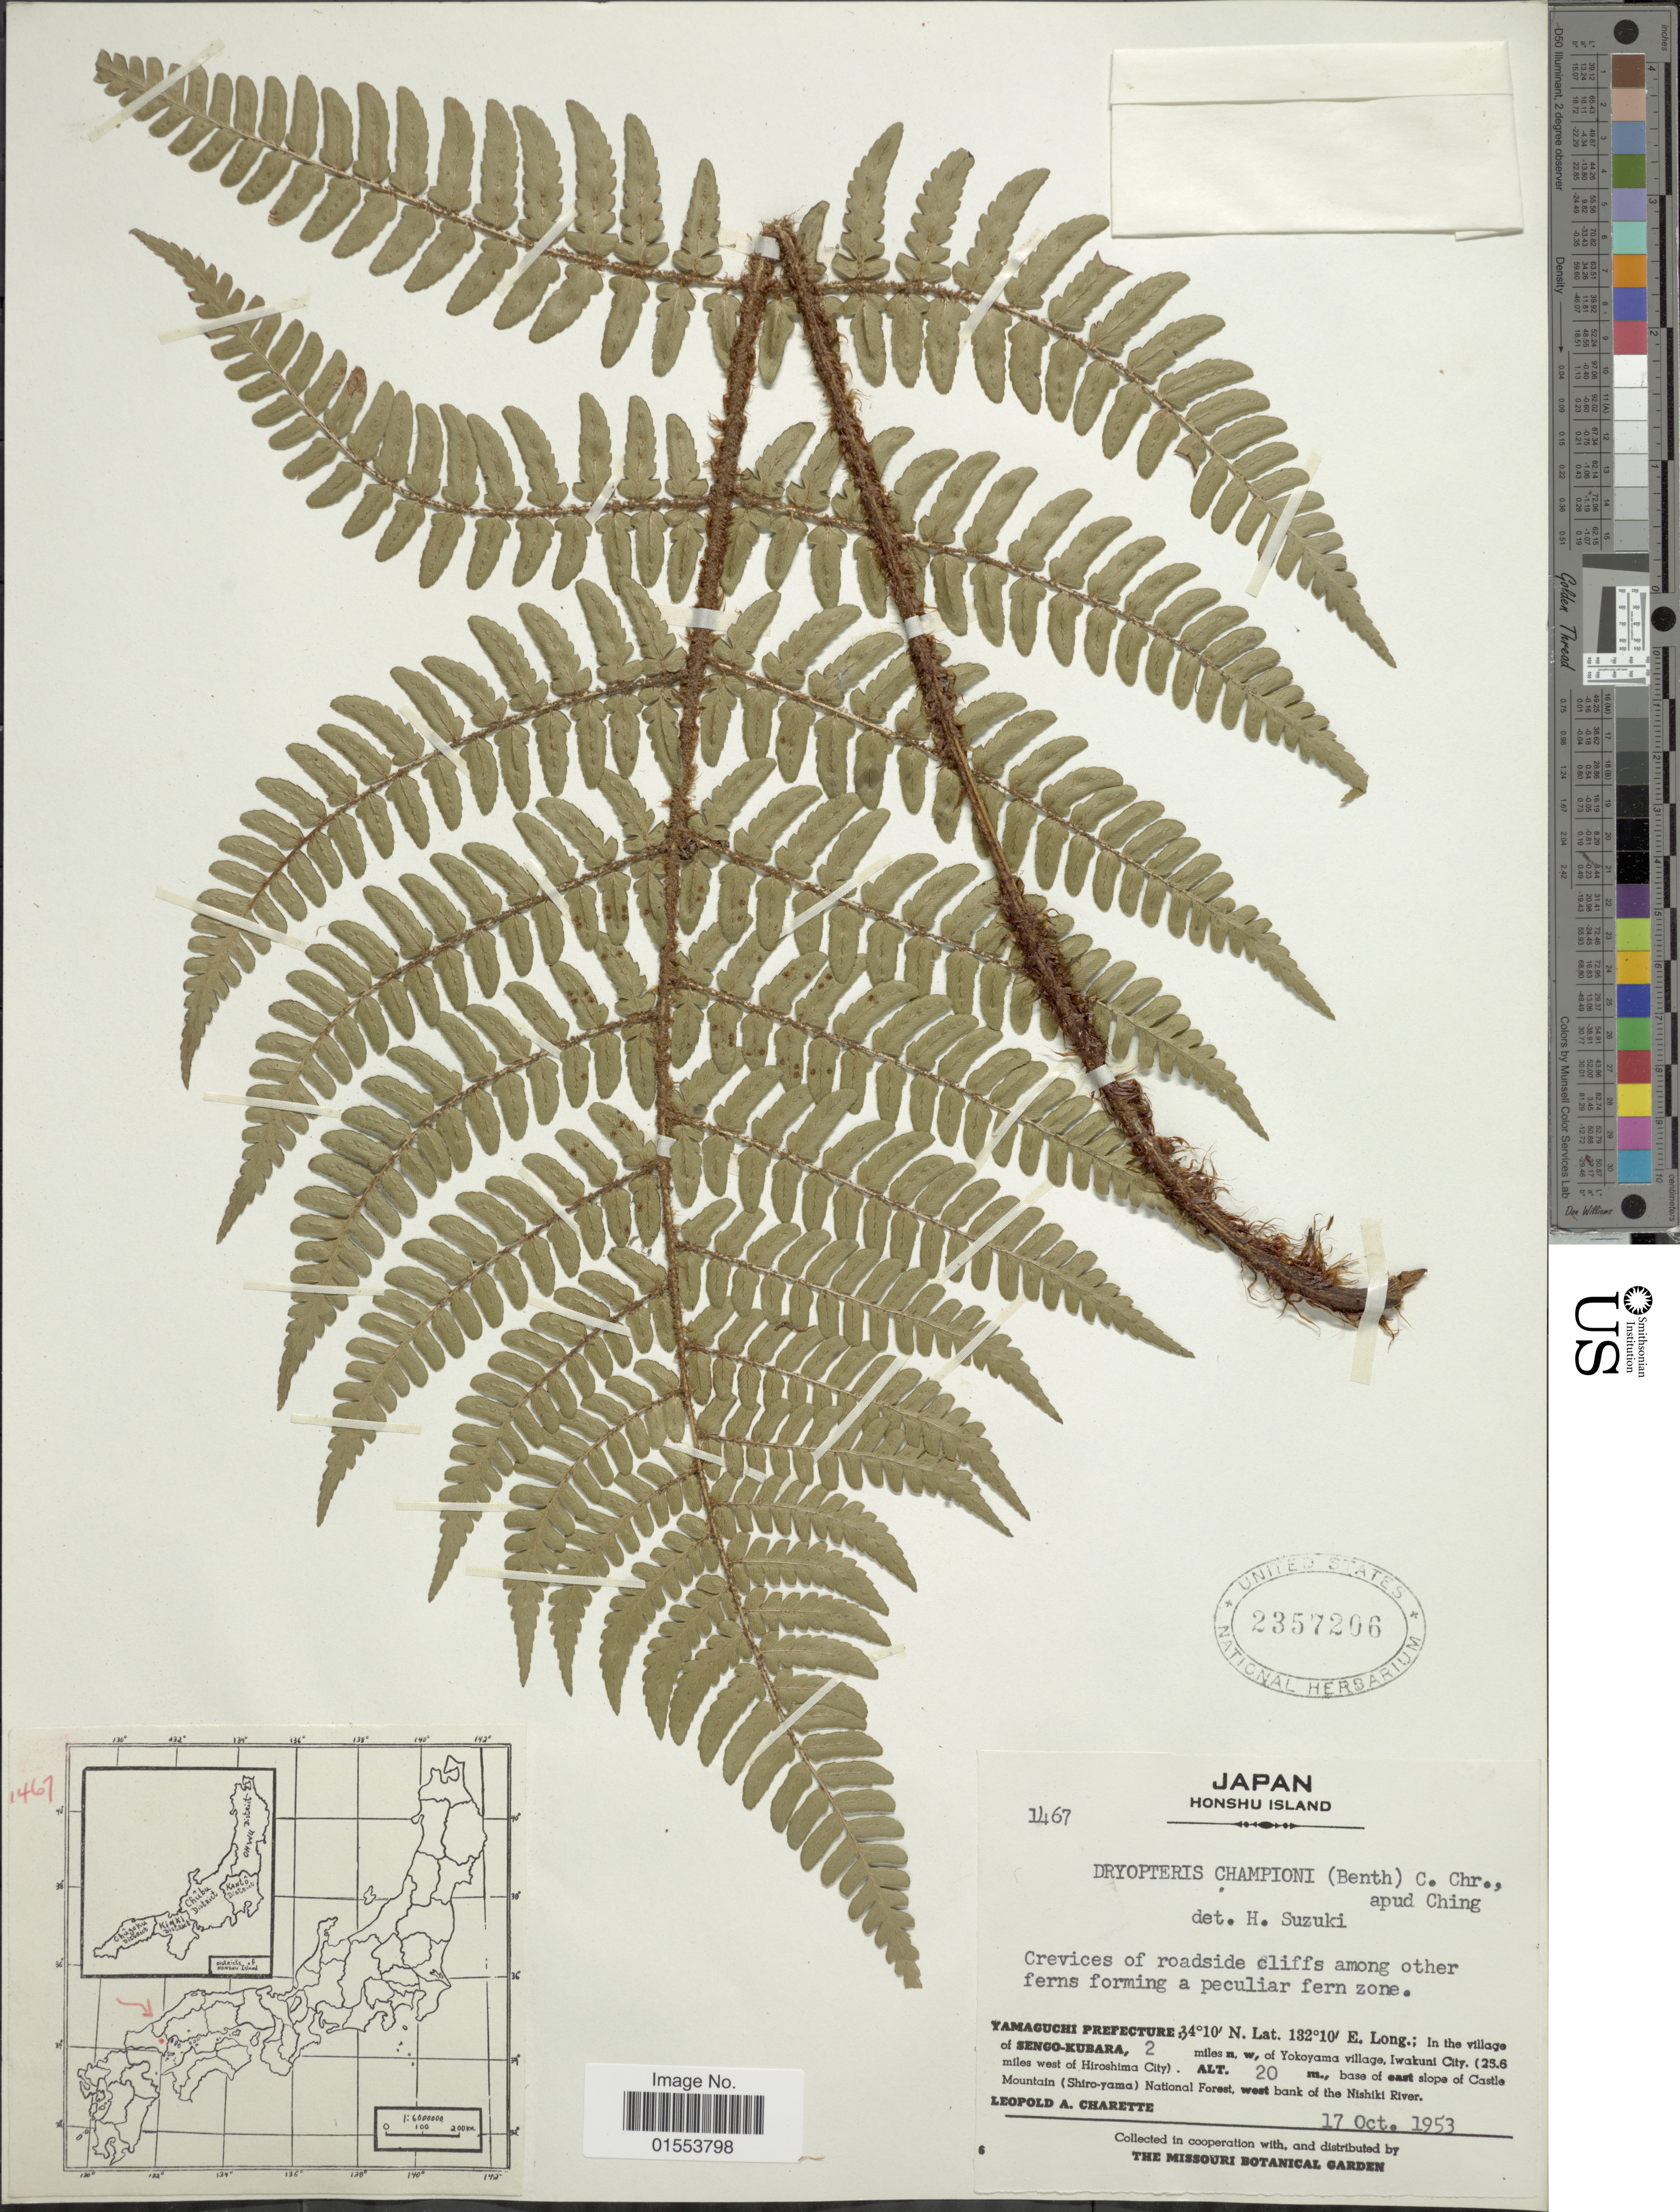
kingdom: Plantae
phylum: Tracheophyta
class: Polypodiopsida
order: Polypodiales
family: Dryopteridaceae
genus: Dryopteris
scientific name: Dryopteris championii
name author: (Benth.) C. Chr.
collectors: L. A. Charette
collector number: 1467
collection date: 1953-10-17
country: Japan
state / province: Yamaguti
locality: Japan. Honshu Island. Yamaguchi Prefecture: In the village of Sengo-kubara, 2 miles n.w., of Yokoyama village, Iwakuni City. (25.6 miles west of Hiroshima City), base of east slope of Castle Mountain (Shiro-yama) National Forest, west bank of the Nishiki River.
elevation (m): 20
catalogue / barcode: US 2357206